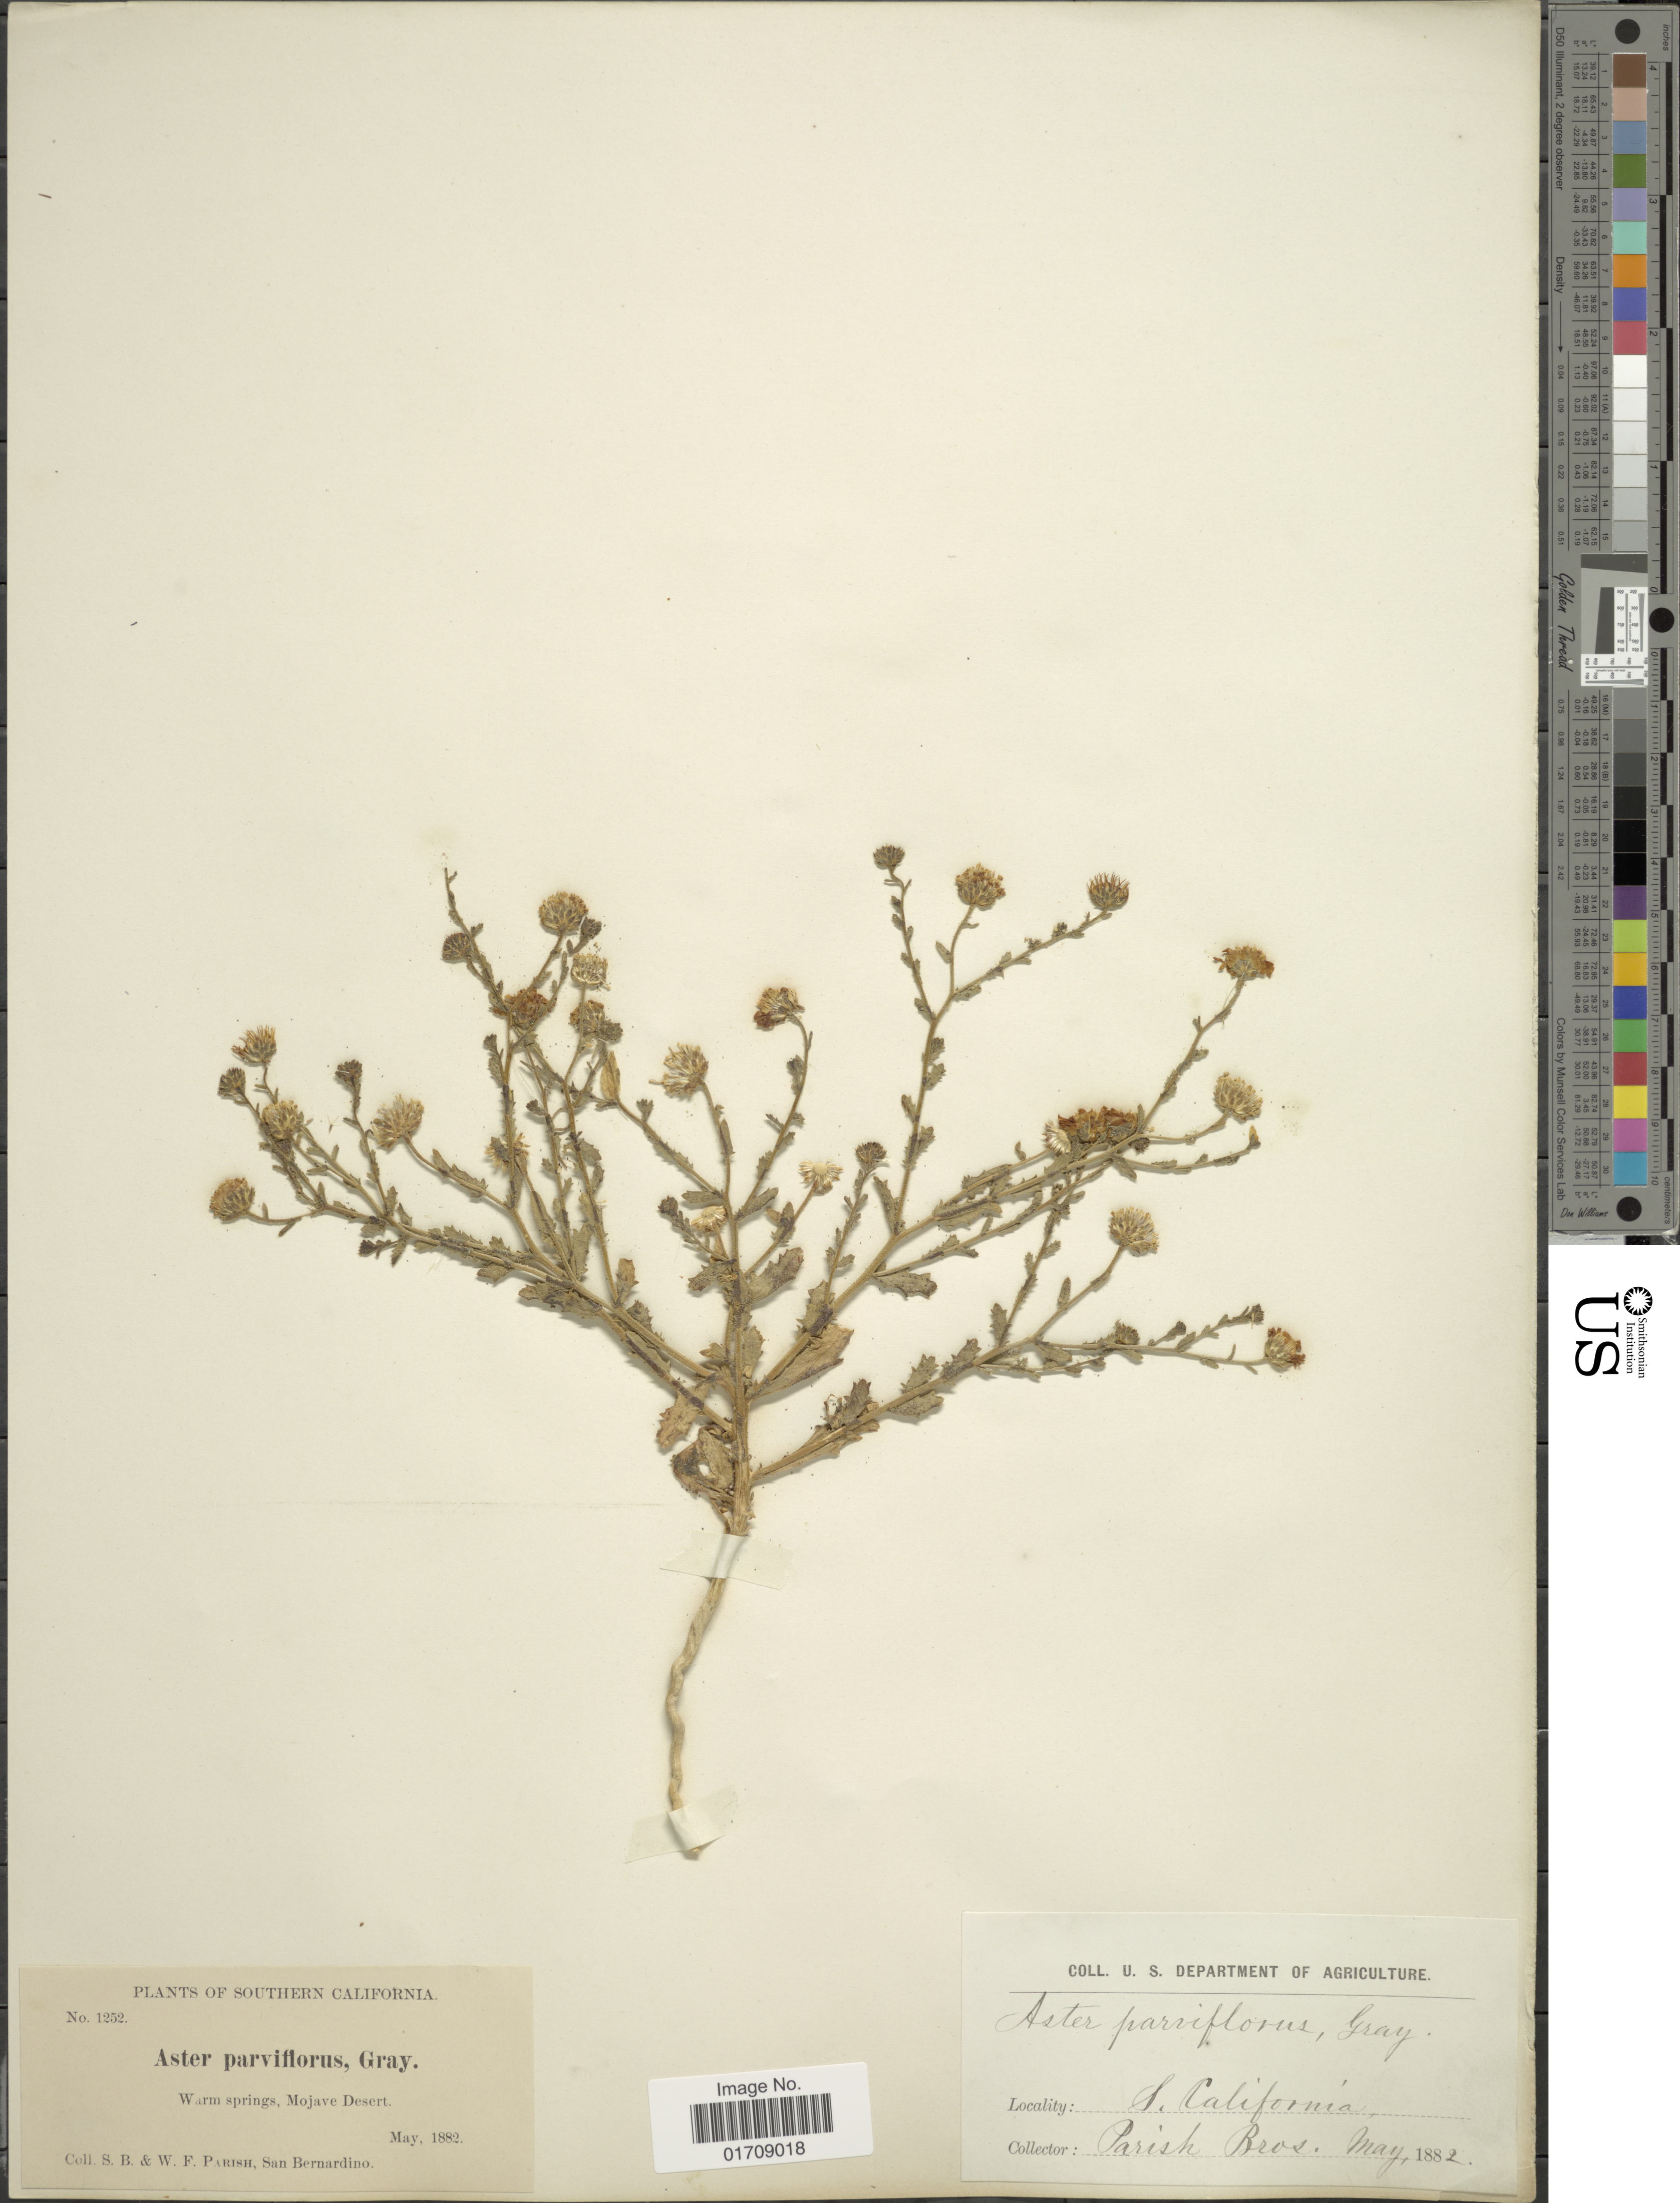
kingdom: Plantae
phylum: Tracheophyta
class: Magnoliopsida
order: Asterales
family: Asteraceae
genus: Machaeranthera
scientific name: Machaeranthera parviflora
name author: A. Gray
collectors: S. B. Parish & W. F. Parish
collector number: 1252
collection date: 1882-05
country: United States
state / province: California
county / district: San Bernardino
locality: Southern California, Warm Springs, Mojave Desert